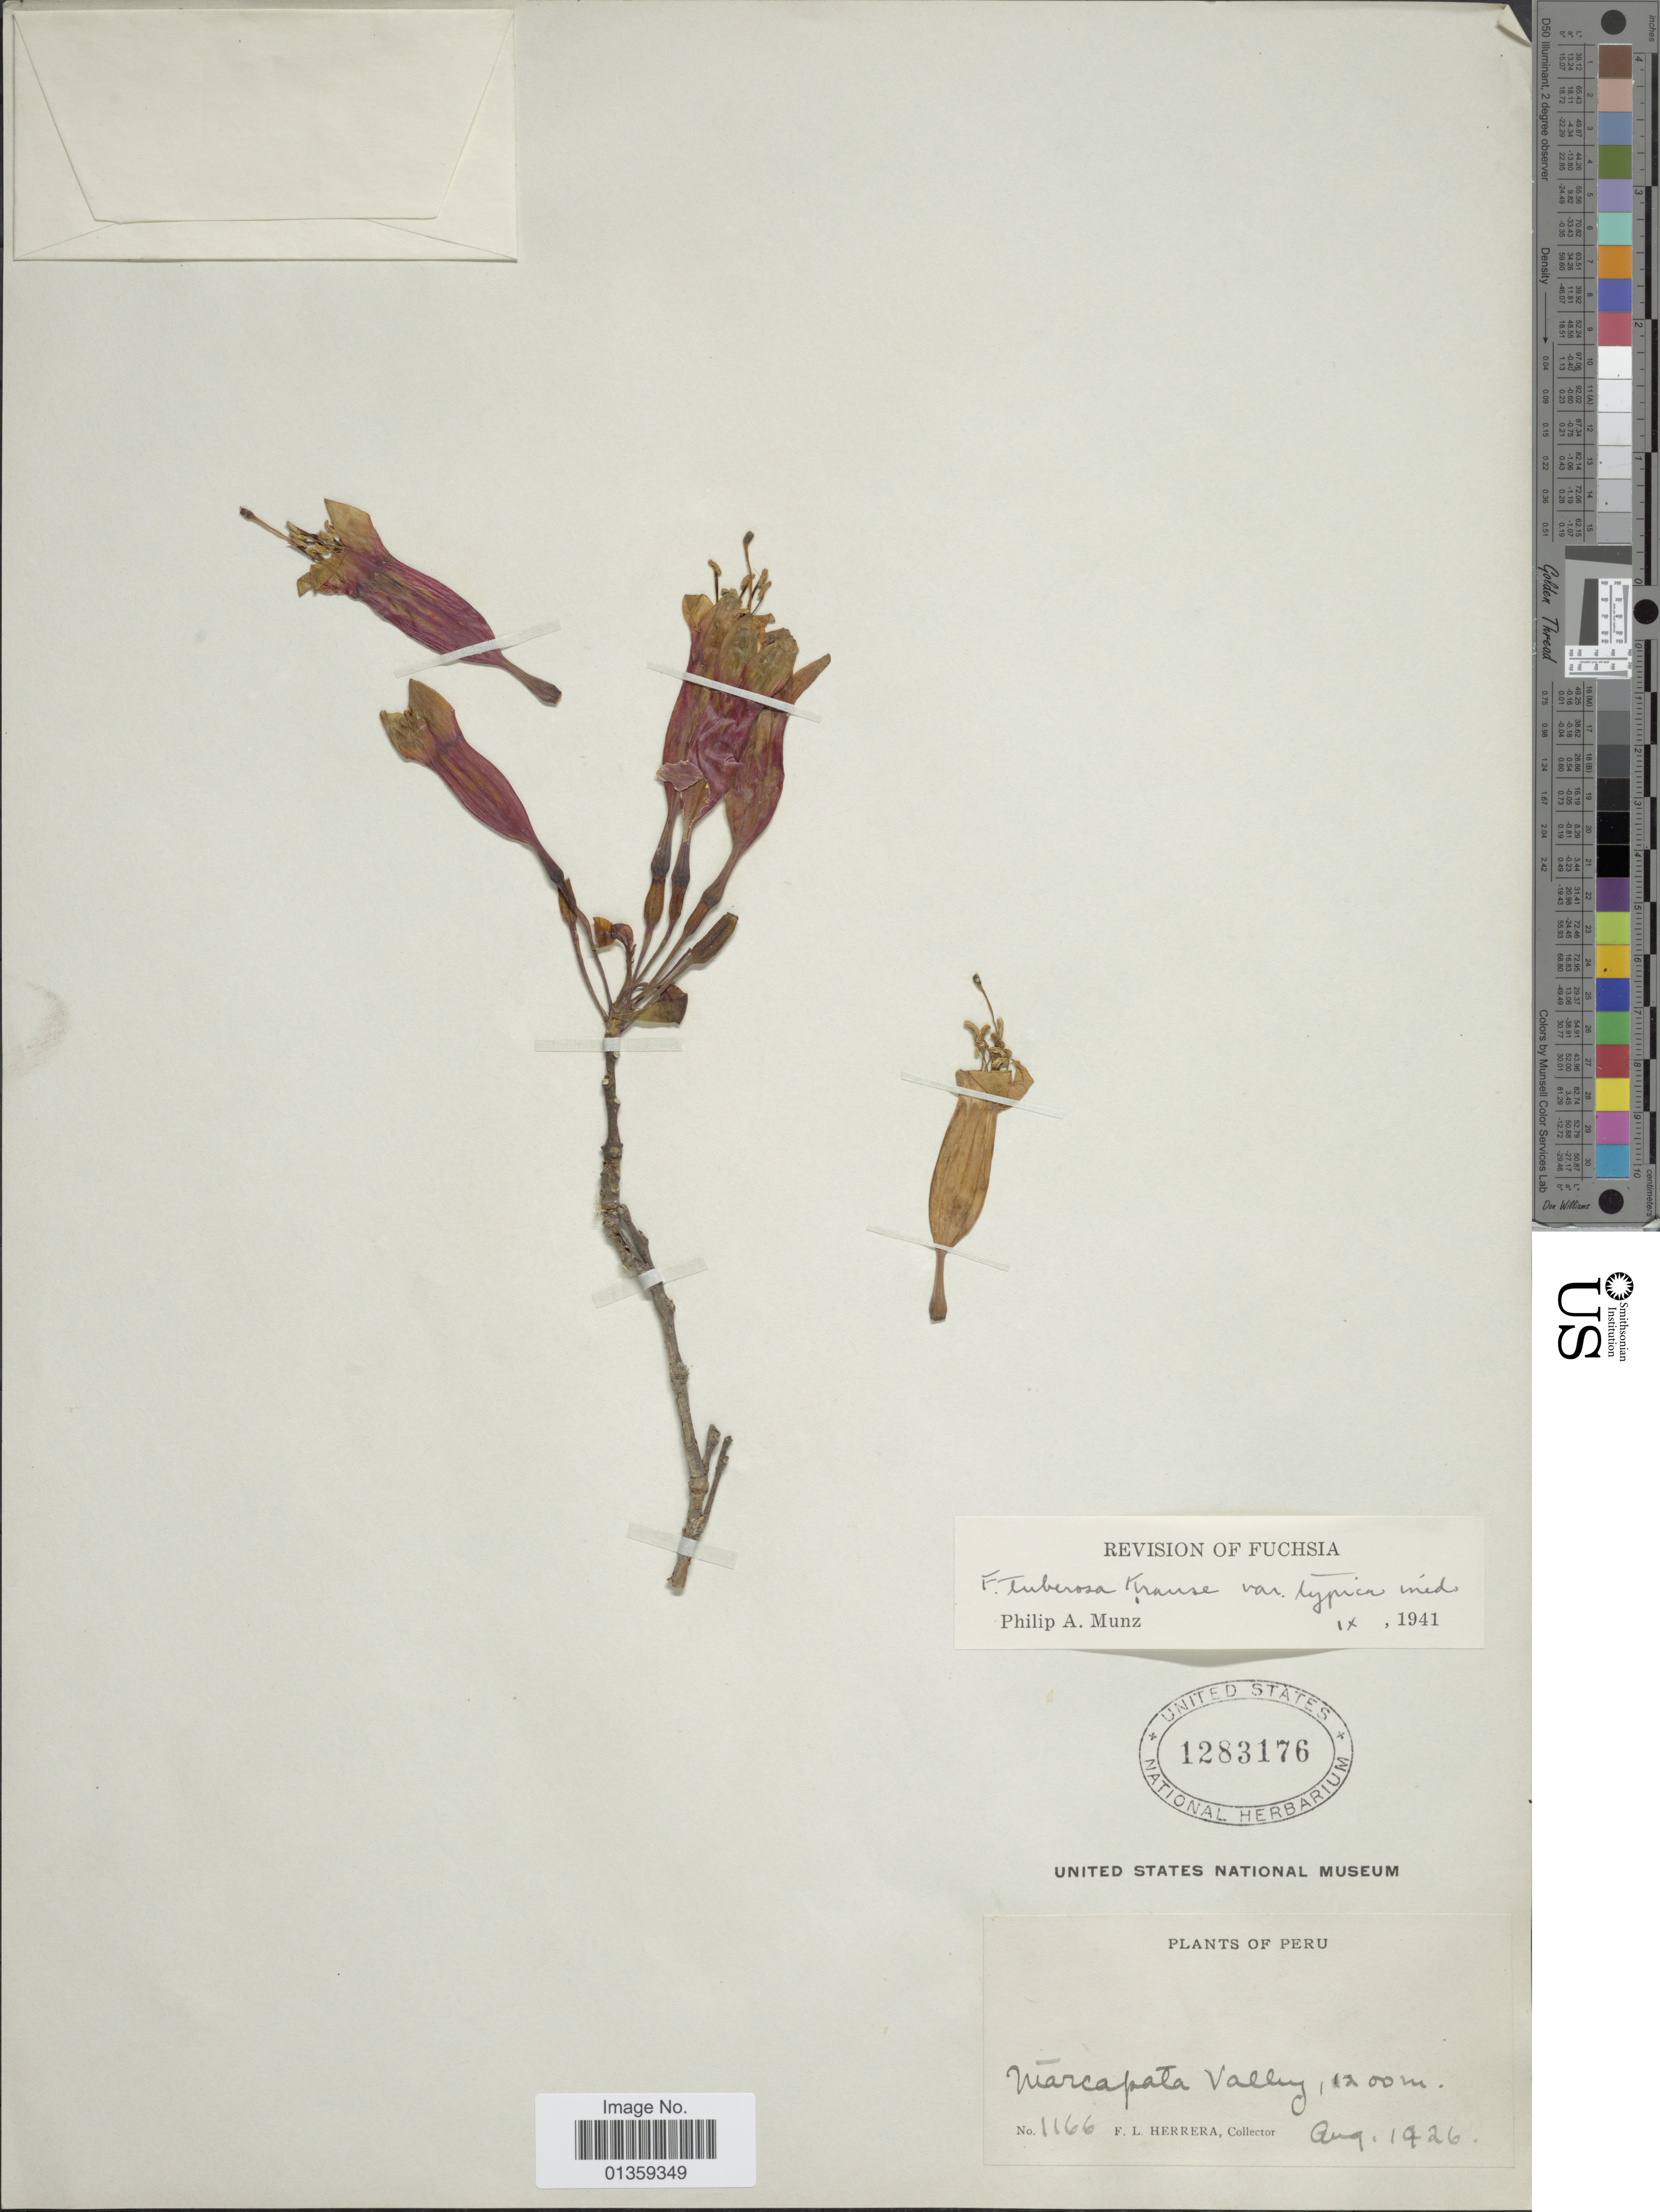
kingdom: Plantae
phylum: Tracheophyta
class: Magnoliopsida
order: Myrtales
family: Onagraceae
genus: Fuchsia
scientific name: Fuchsia chloroloba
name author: I.M. Johnst.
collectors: F. L. Herrera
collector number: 1166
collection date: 1926-08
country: Peru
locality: Marcapata Valley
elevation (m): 1200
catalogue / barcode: US 1283176